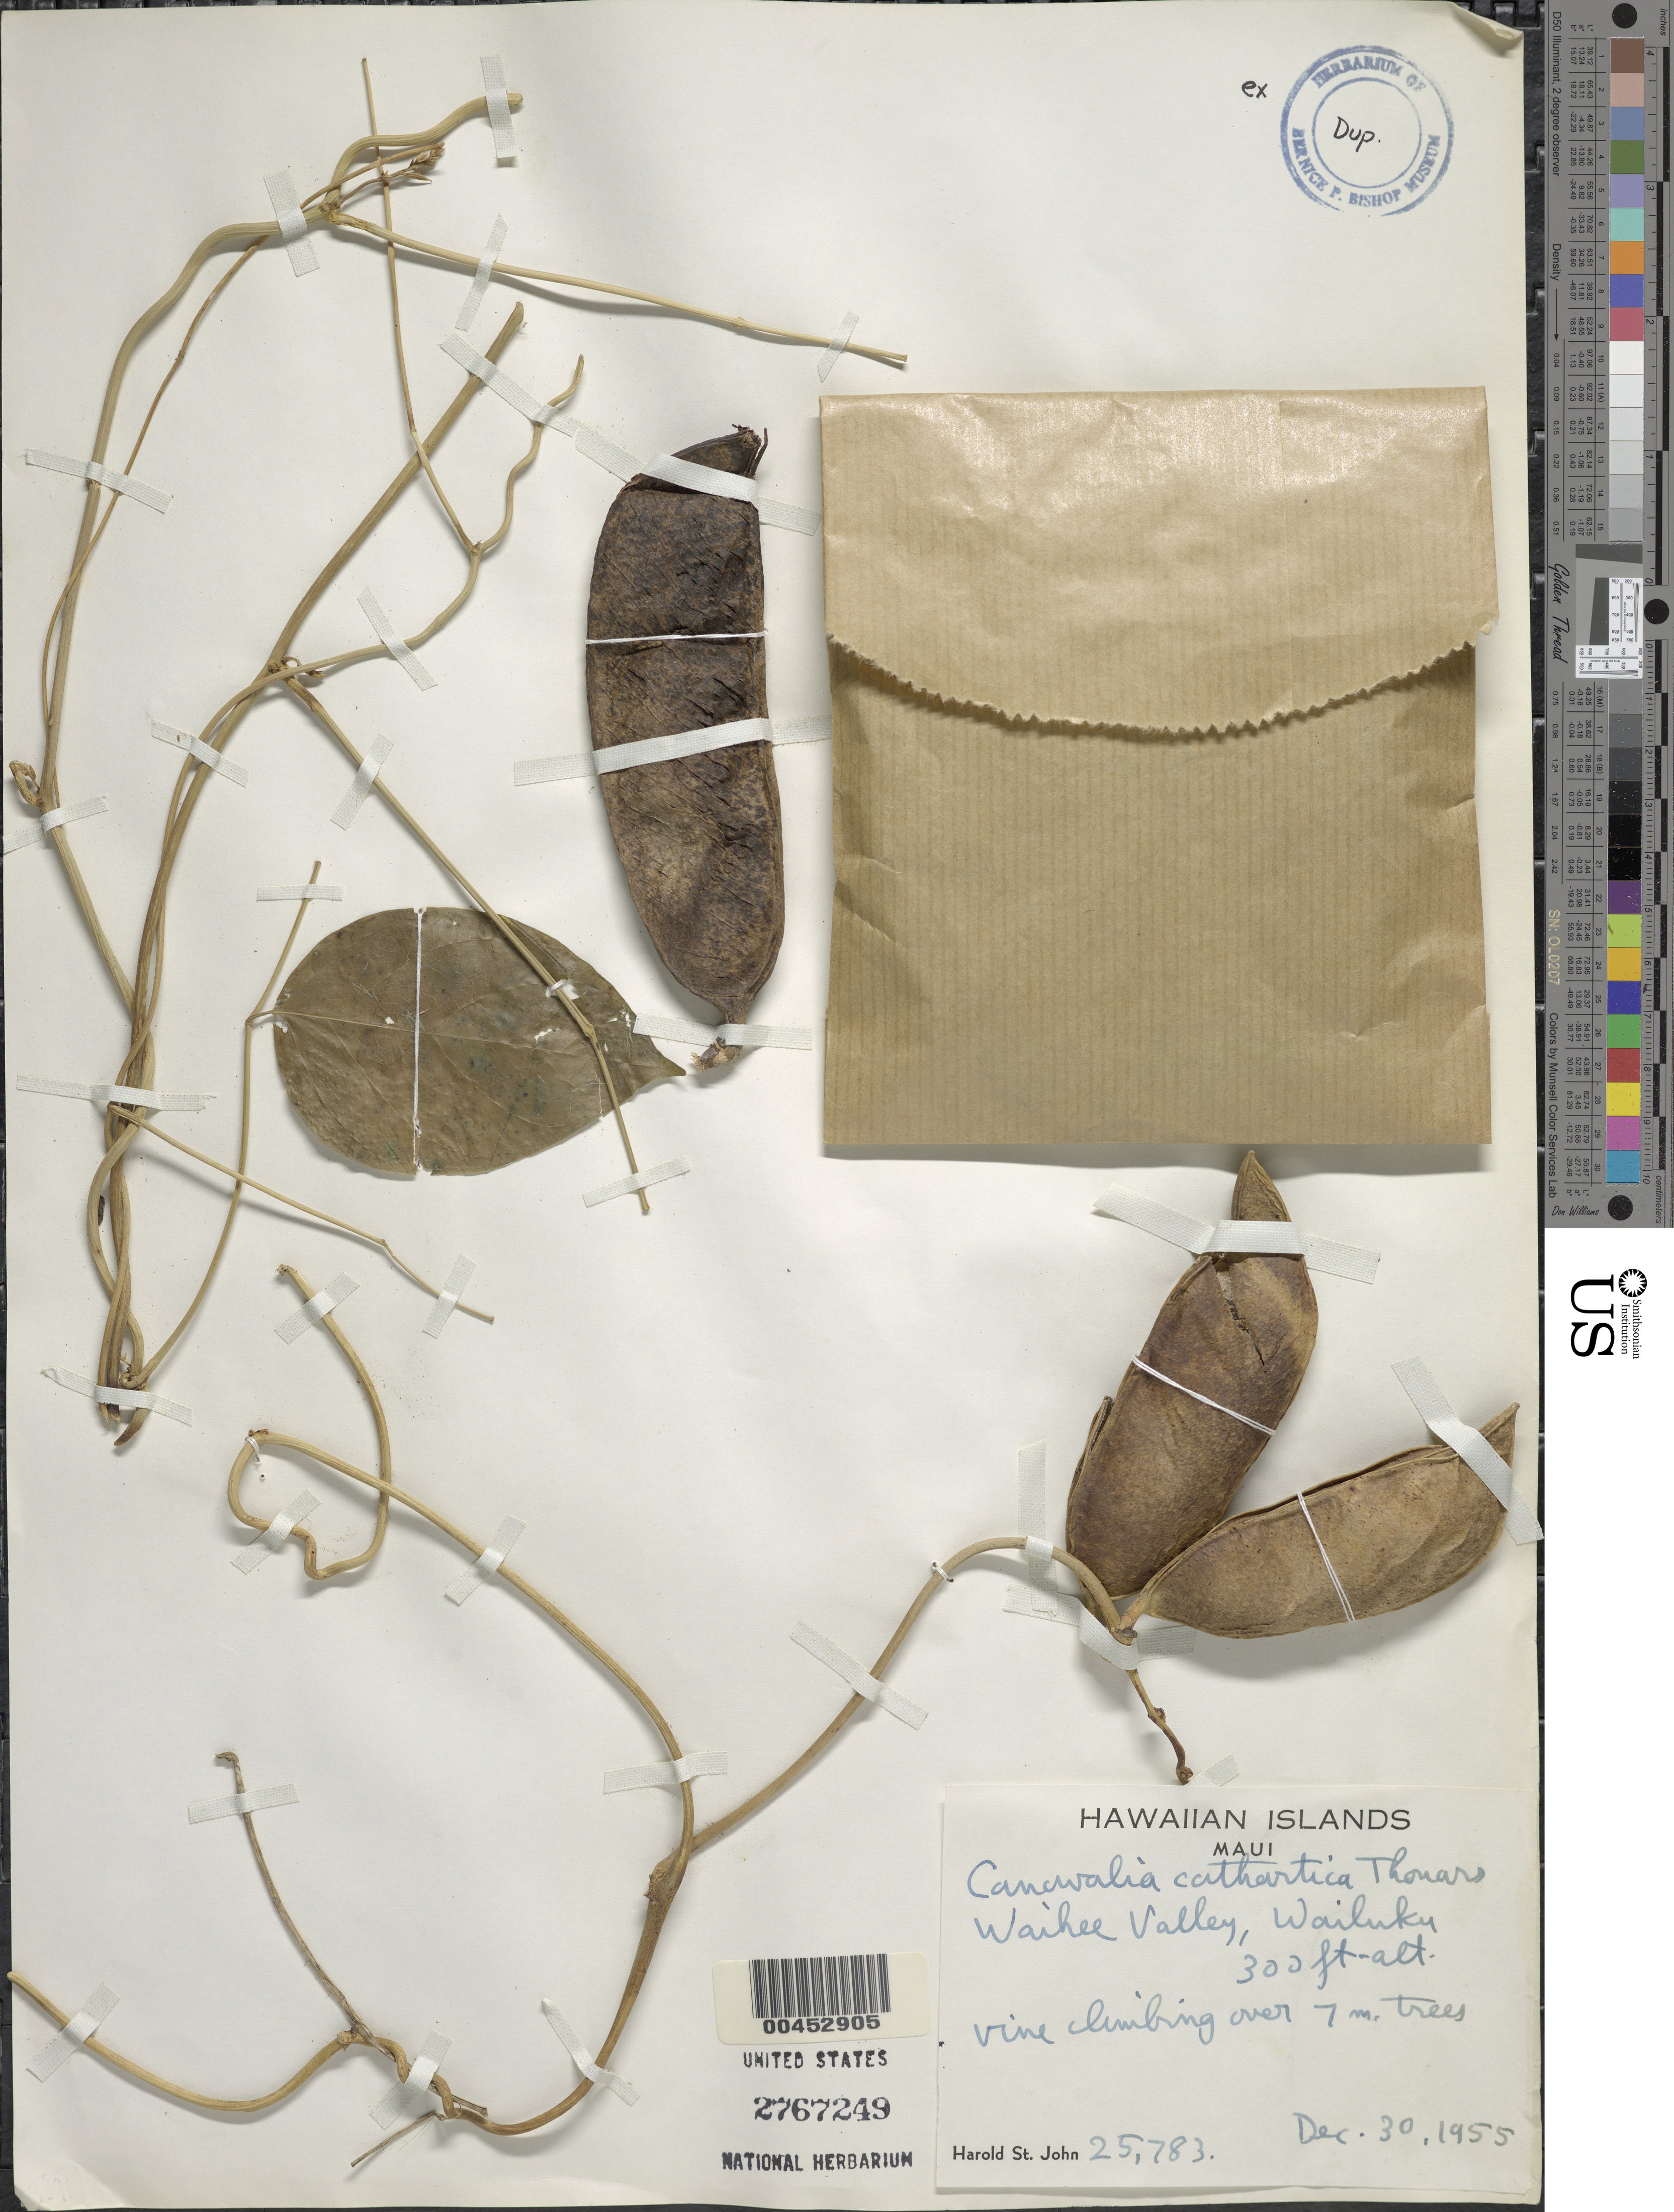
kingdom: Plantae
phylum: Tracheophyta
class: Magnoliopsida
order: Fabales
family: Fabaceae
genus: Canavalia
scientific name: Canavalia cathartica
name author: Thouars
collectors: H. St. John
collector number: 25783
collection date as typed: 30 Dec 1955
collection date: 1955-12-30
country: United States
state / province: Hawaii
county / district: Maui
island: Maui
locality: Waihee Valley, Wailuku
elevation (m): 91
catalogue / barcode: US 2767249